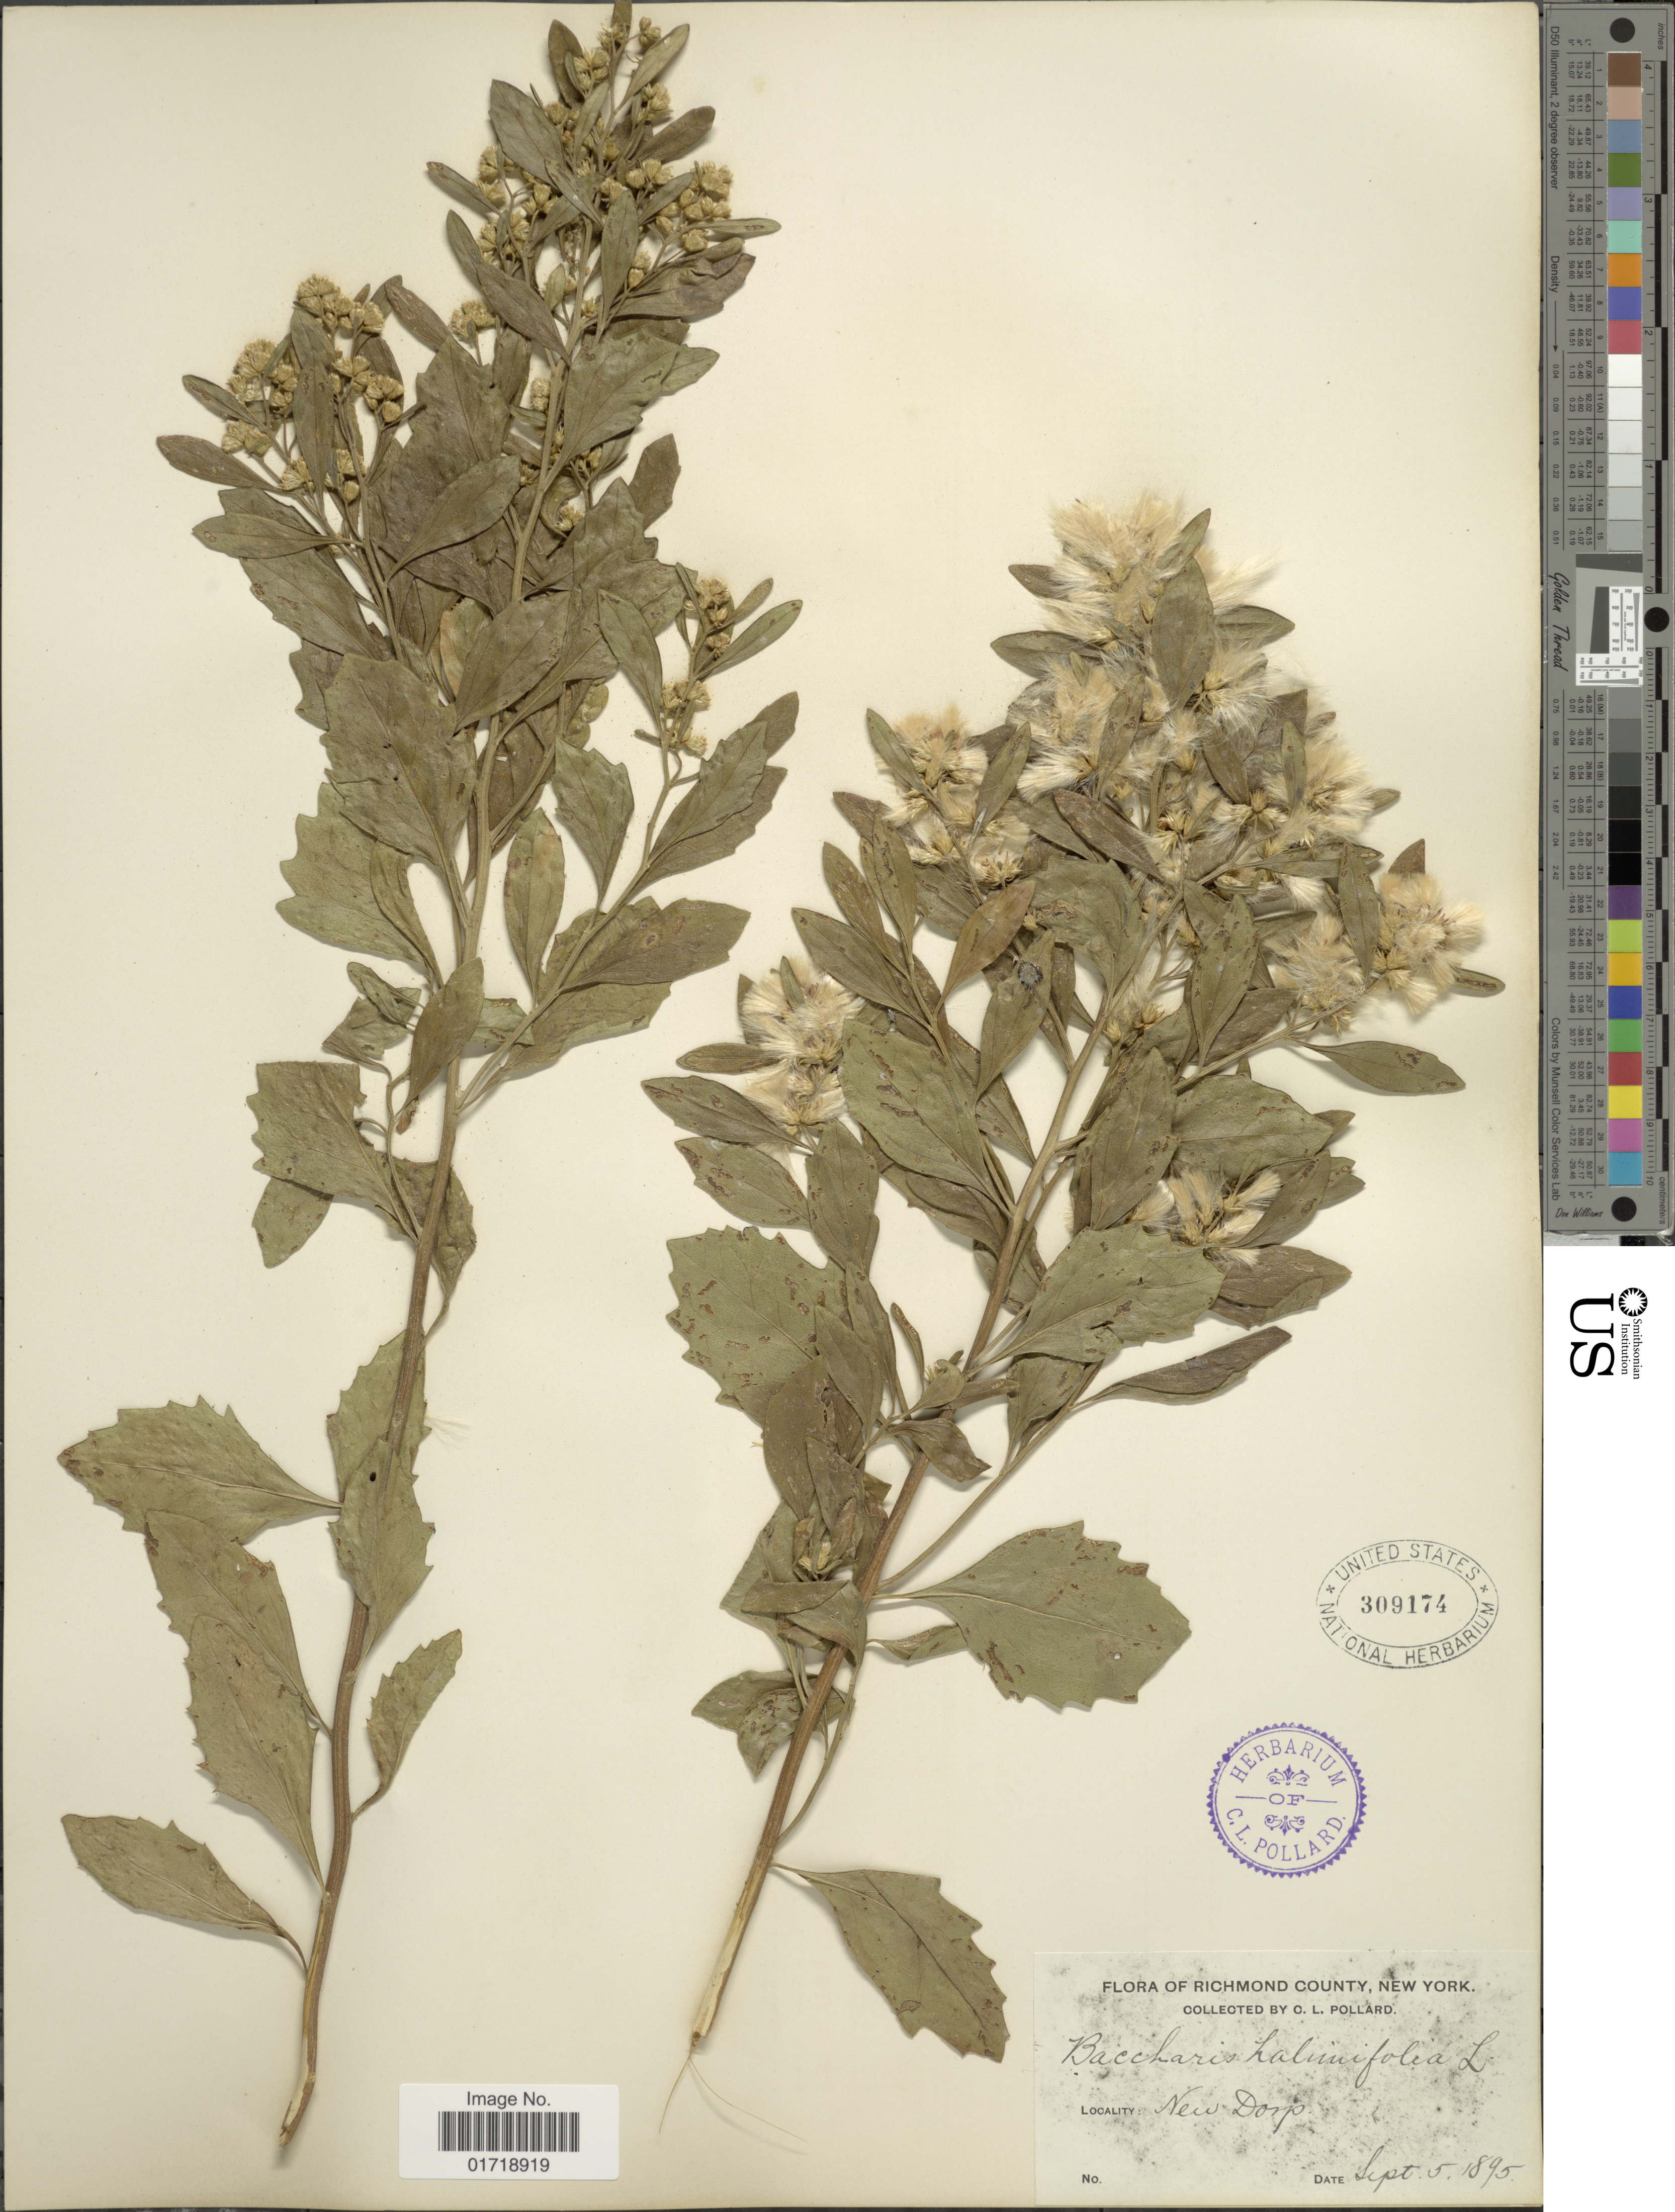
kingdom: Plantae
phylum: Tracheophyta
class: Magnoliopsida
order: Asterales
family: Asteraceae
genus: Baccharis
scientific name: Baccharis halimifolia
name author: L.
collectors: C. L. Pollard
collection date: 1895-09-05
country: United States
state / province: New York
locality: Richmond County, New Dorp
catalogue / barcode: US 309174